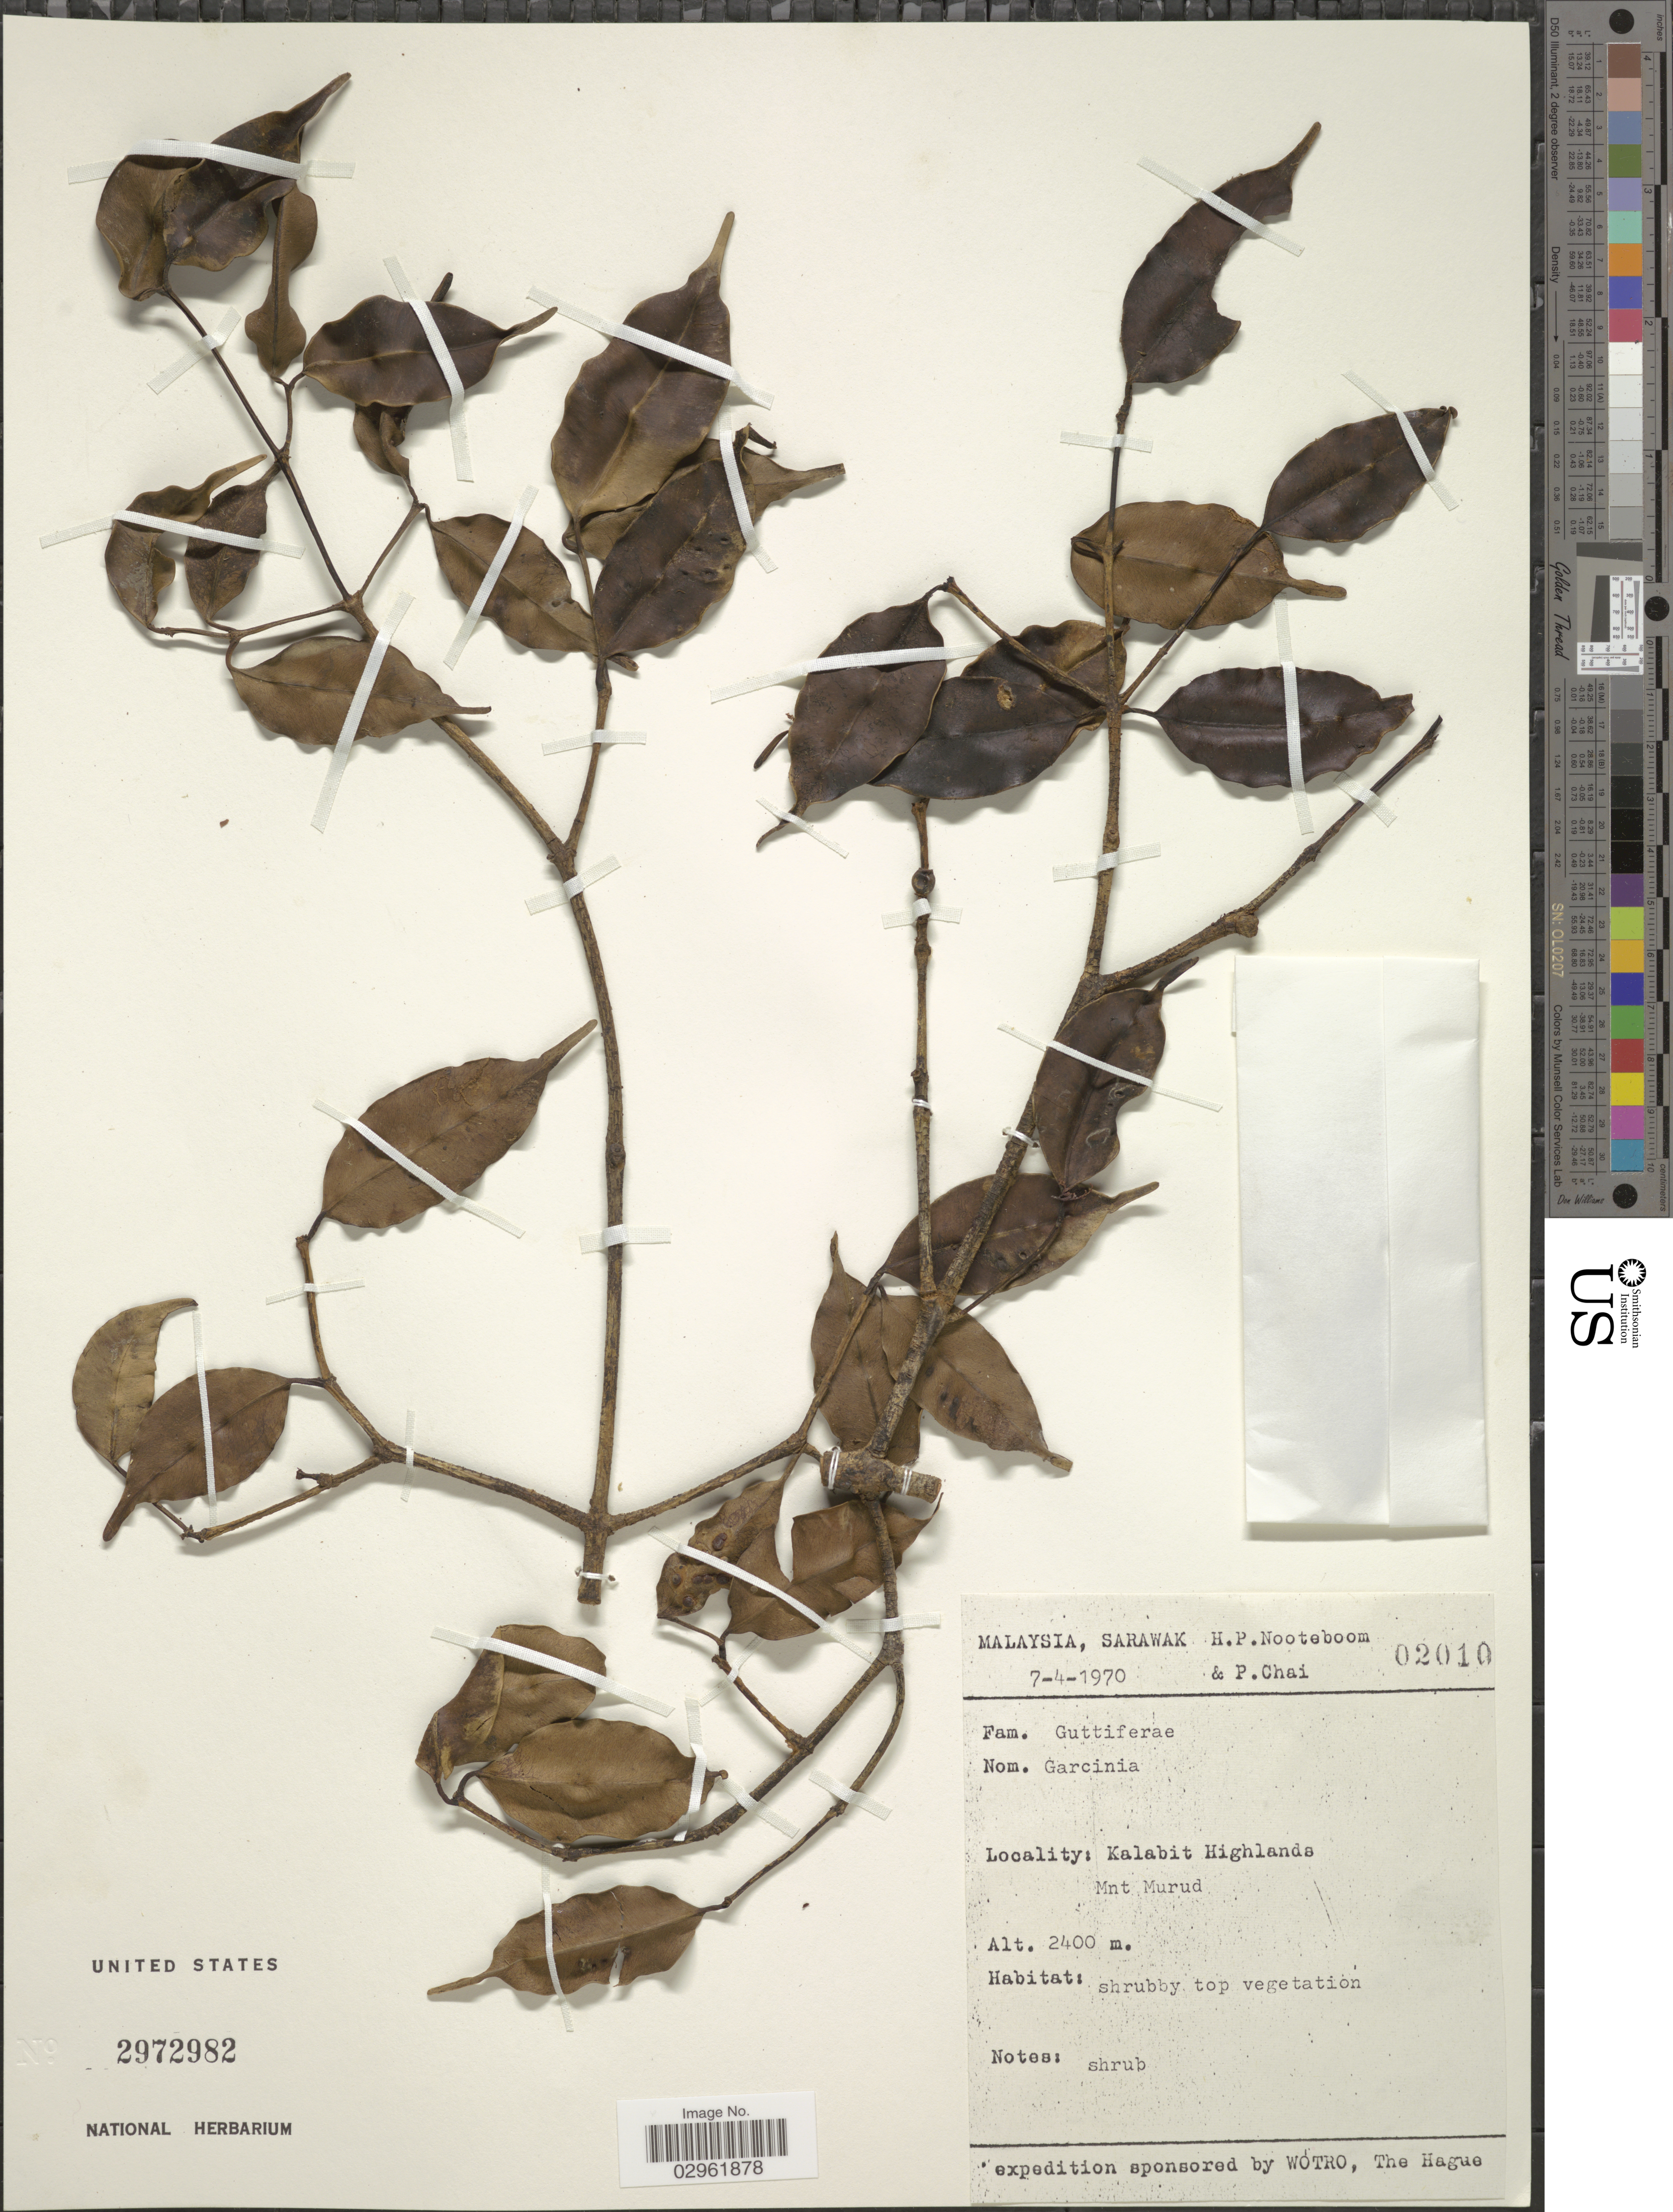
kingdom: Plantae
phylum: Tracheophyta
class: Magnoliopsida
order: Malpighiales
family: Clusiaceae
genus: Garcinia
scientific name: Garcinia sp.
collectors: H. P. Nooteboom & P. Chai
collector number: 02010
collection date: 1970-04-07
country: Malaysia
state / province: Sarawak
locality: Kalabit Highlands, Mnt Murud.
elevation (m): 2400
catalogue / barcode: US 2972982